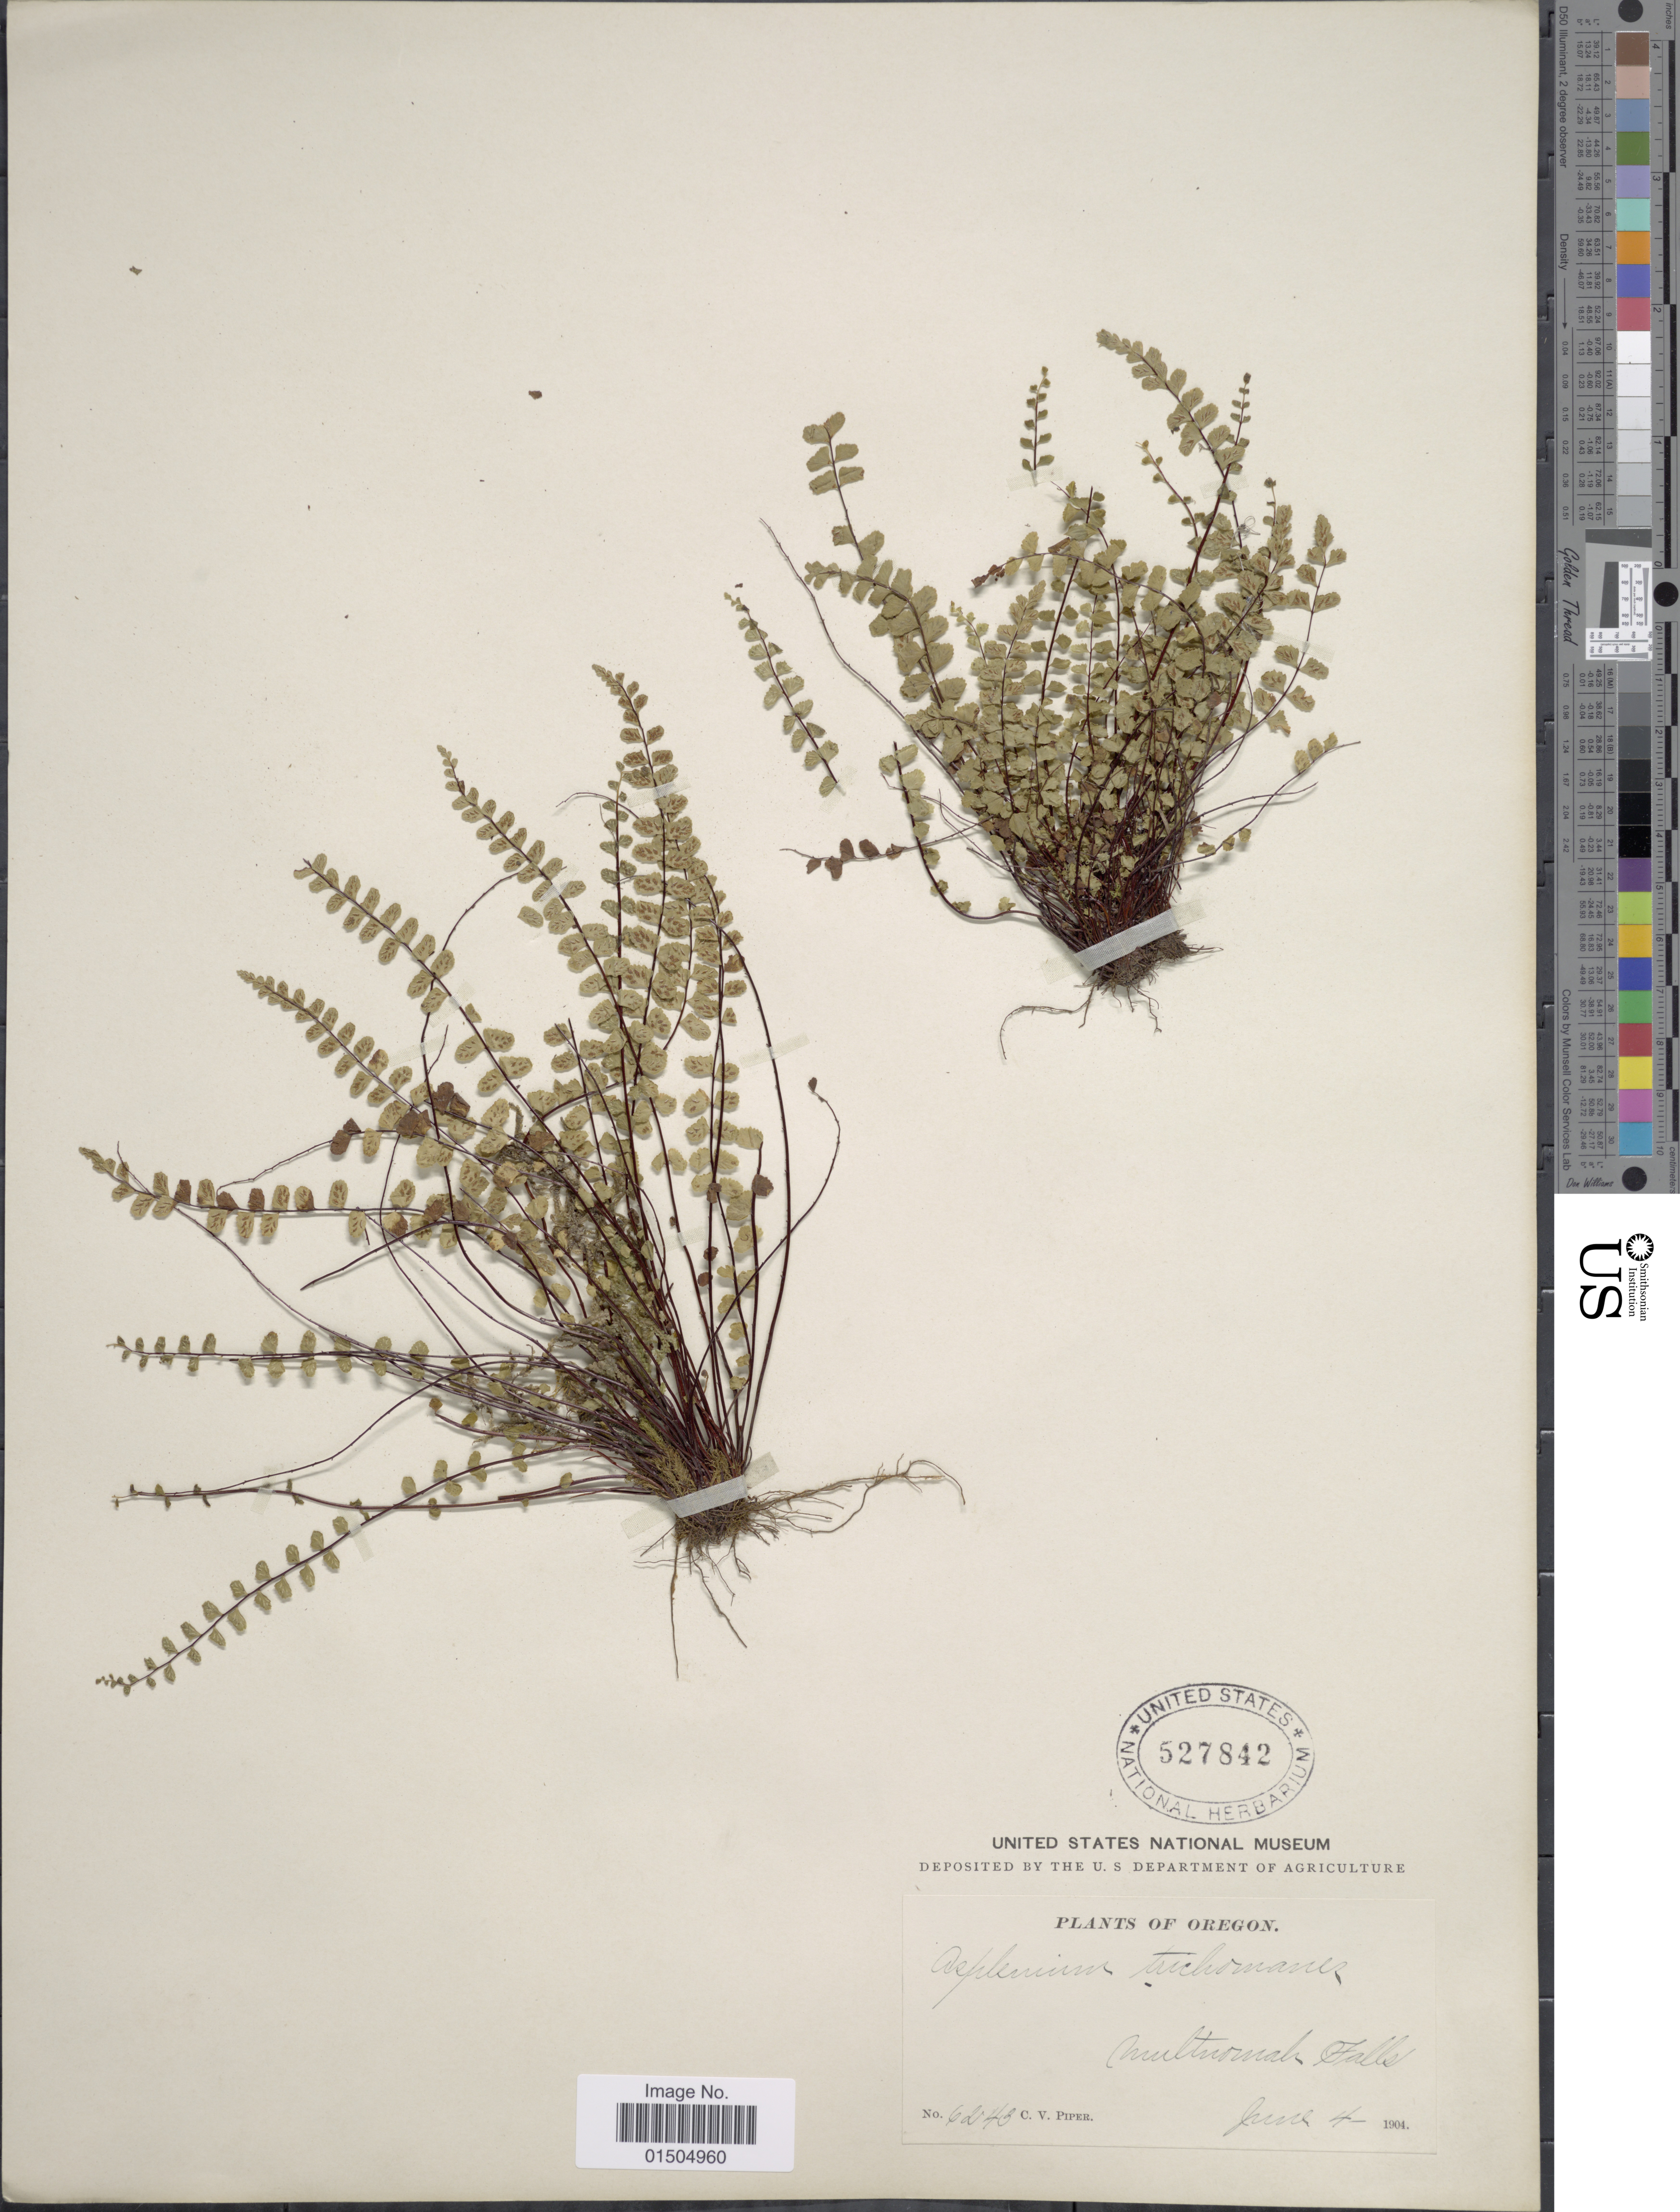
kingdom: Plantae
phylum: Tracheophyta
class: Polypodiopsida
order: Polypodiales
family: Aspleniaceae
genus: Asplenium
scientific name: Asplenium trichomanes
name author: L.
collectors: C. V. Piper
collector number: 6243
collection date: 1904-06-04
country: United States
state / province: Oregon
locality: Multnomah Falls.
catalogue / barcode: US 527842